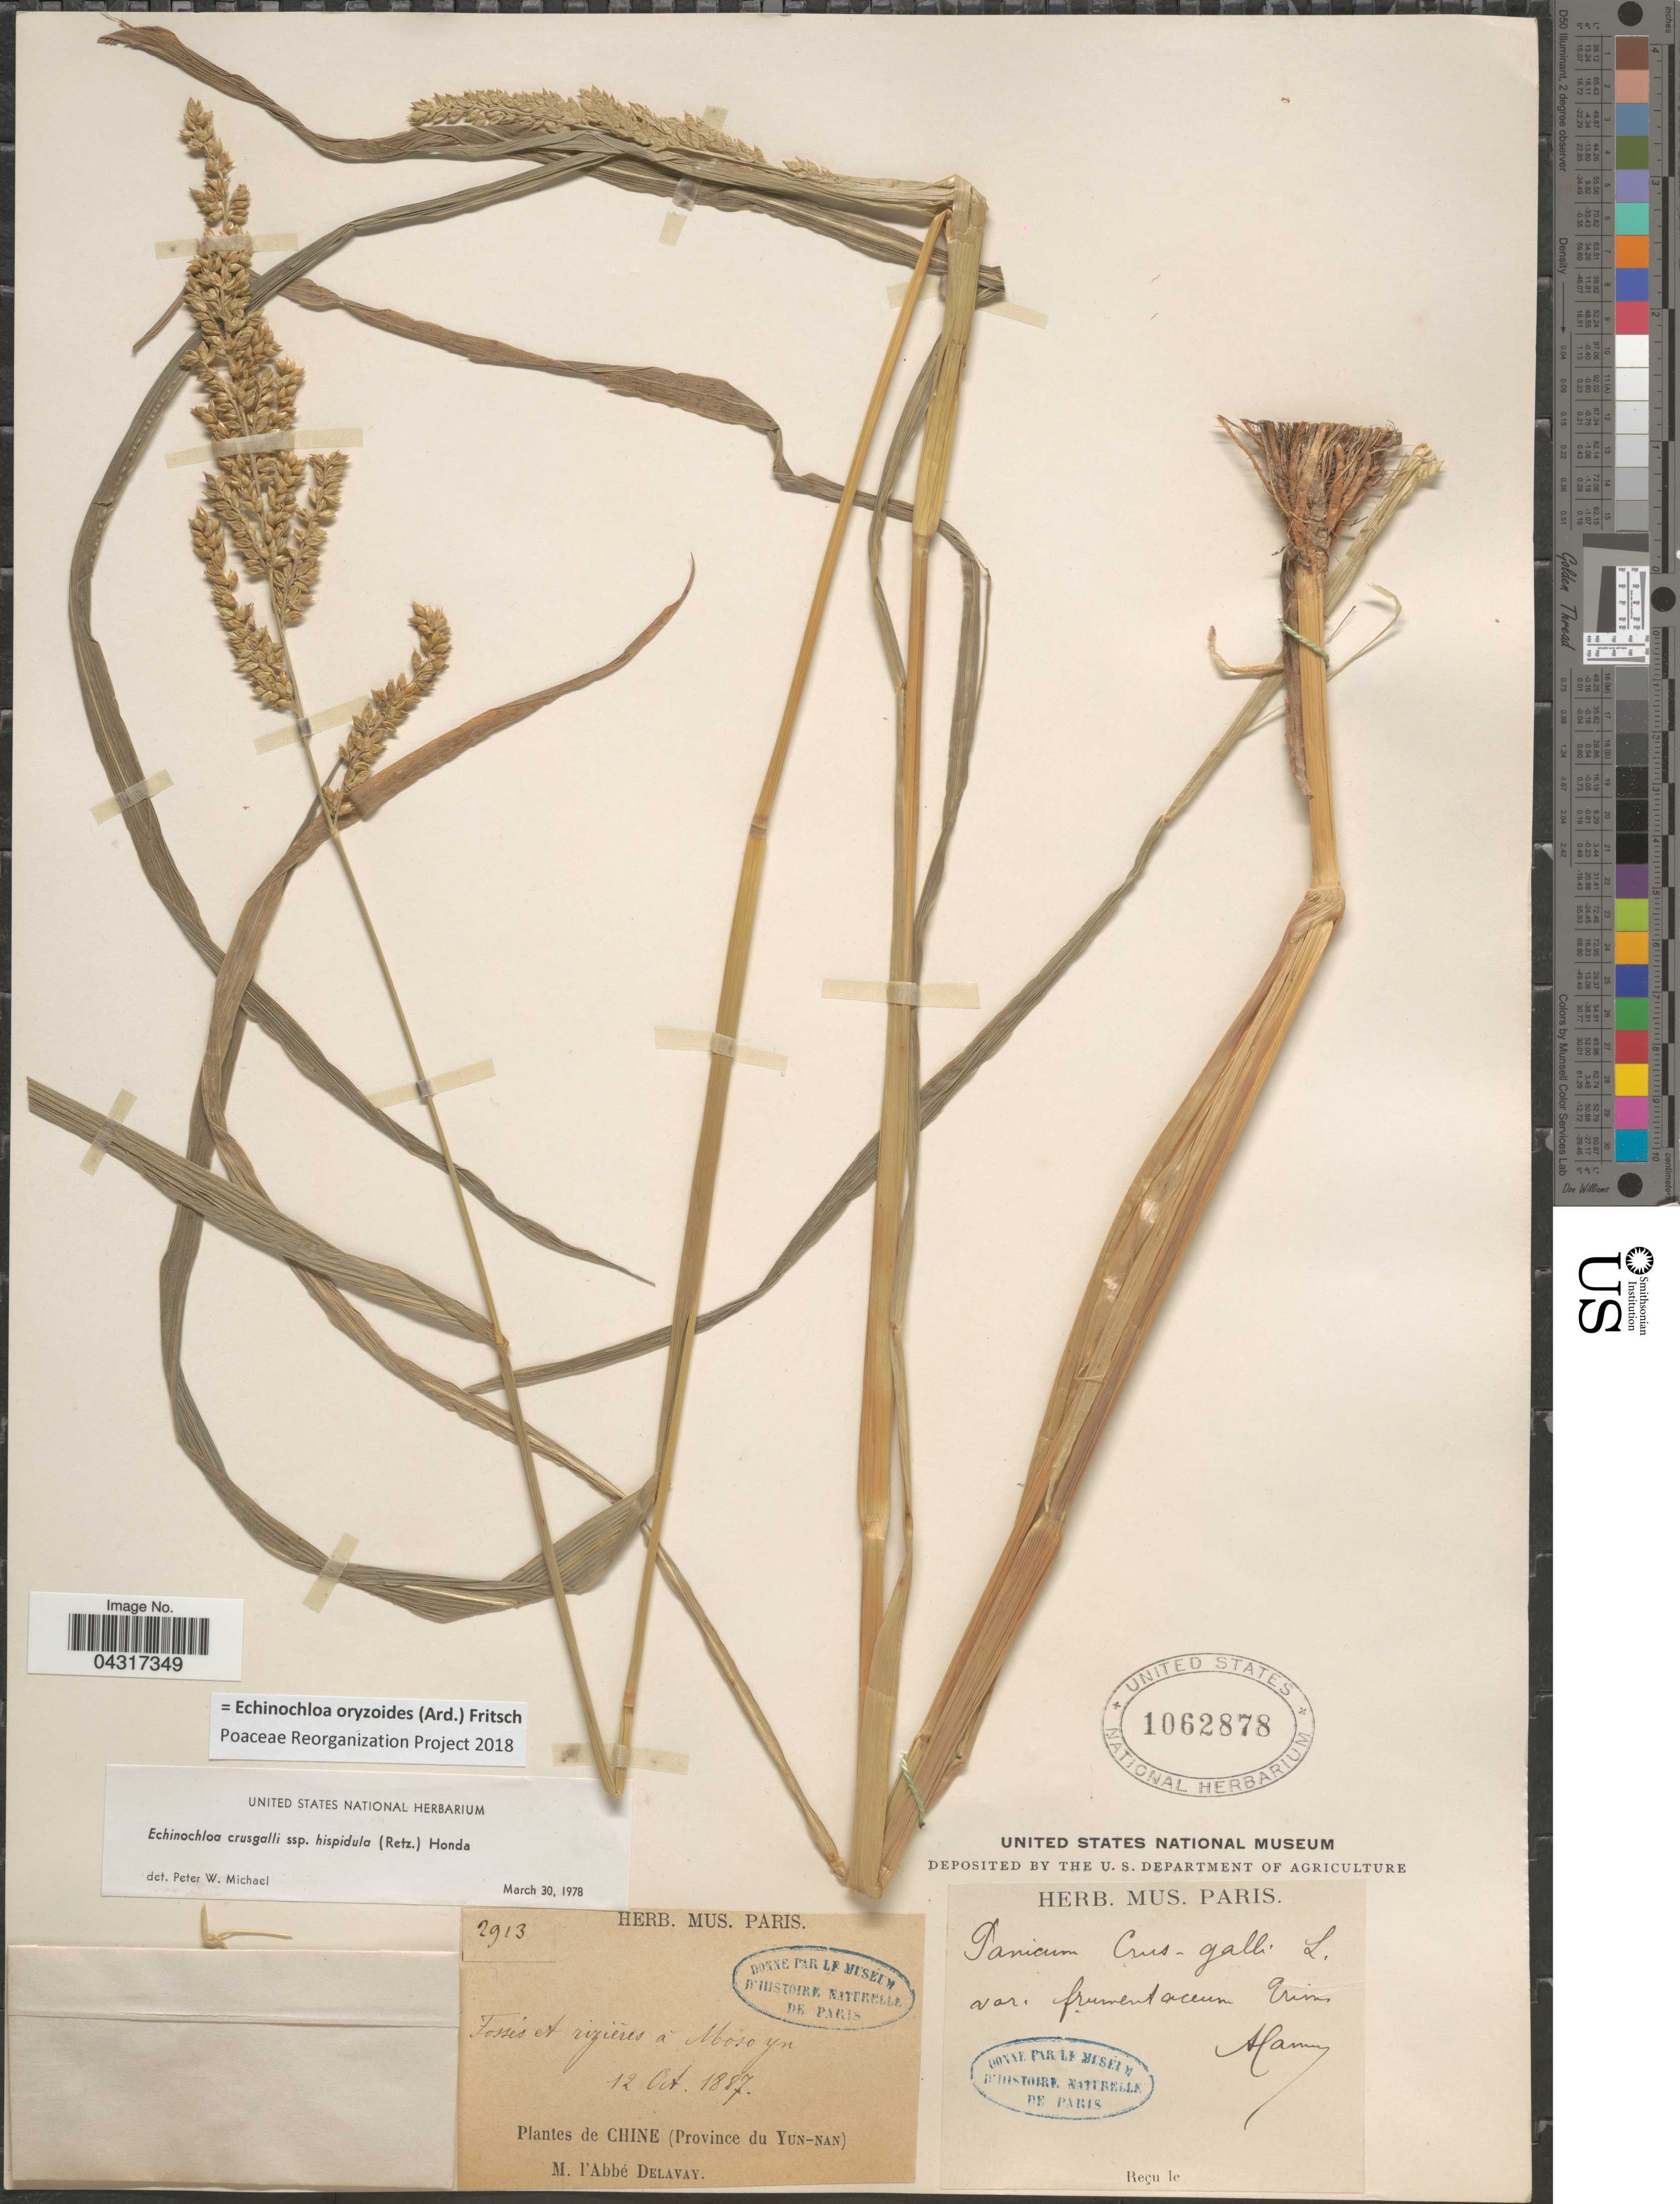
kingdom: Plantae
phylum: Tracheophyta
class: Liliopsida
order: Poales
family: Poaceae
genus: Echinochloa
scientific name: Echinochloa oryzoides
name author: (Ard.) Fritsch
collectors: P. Delavay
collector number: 2913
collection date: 1887-10-12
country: China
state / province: Yunnan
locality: Fossés et rizières à Mono yu.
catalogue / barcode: US 1062878